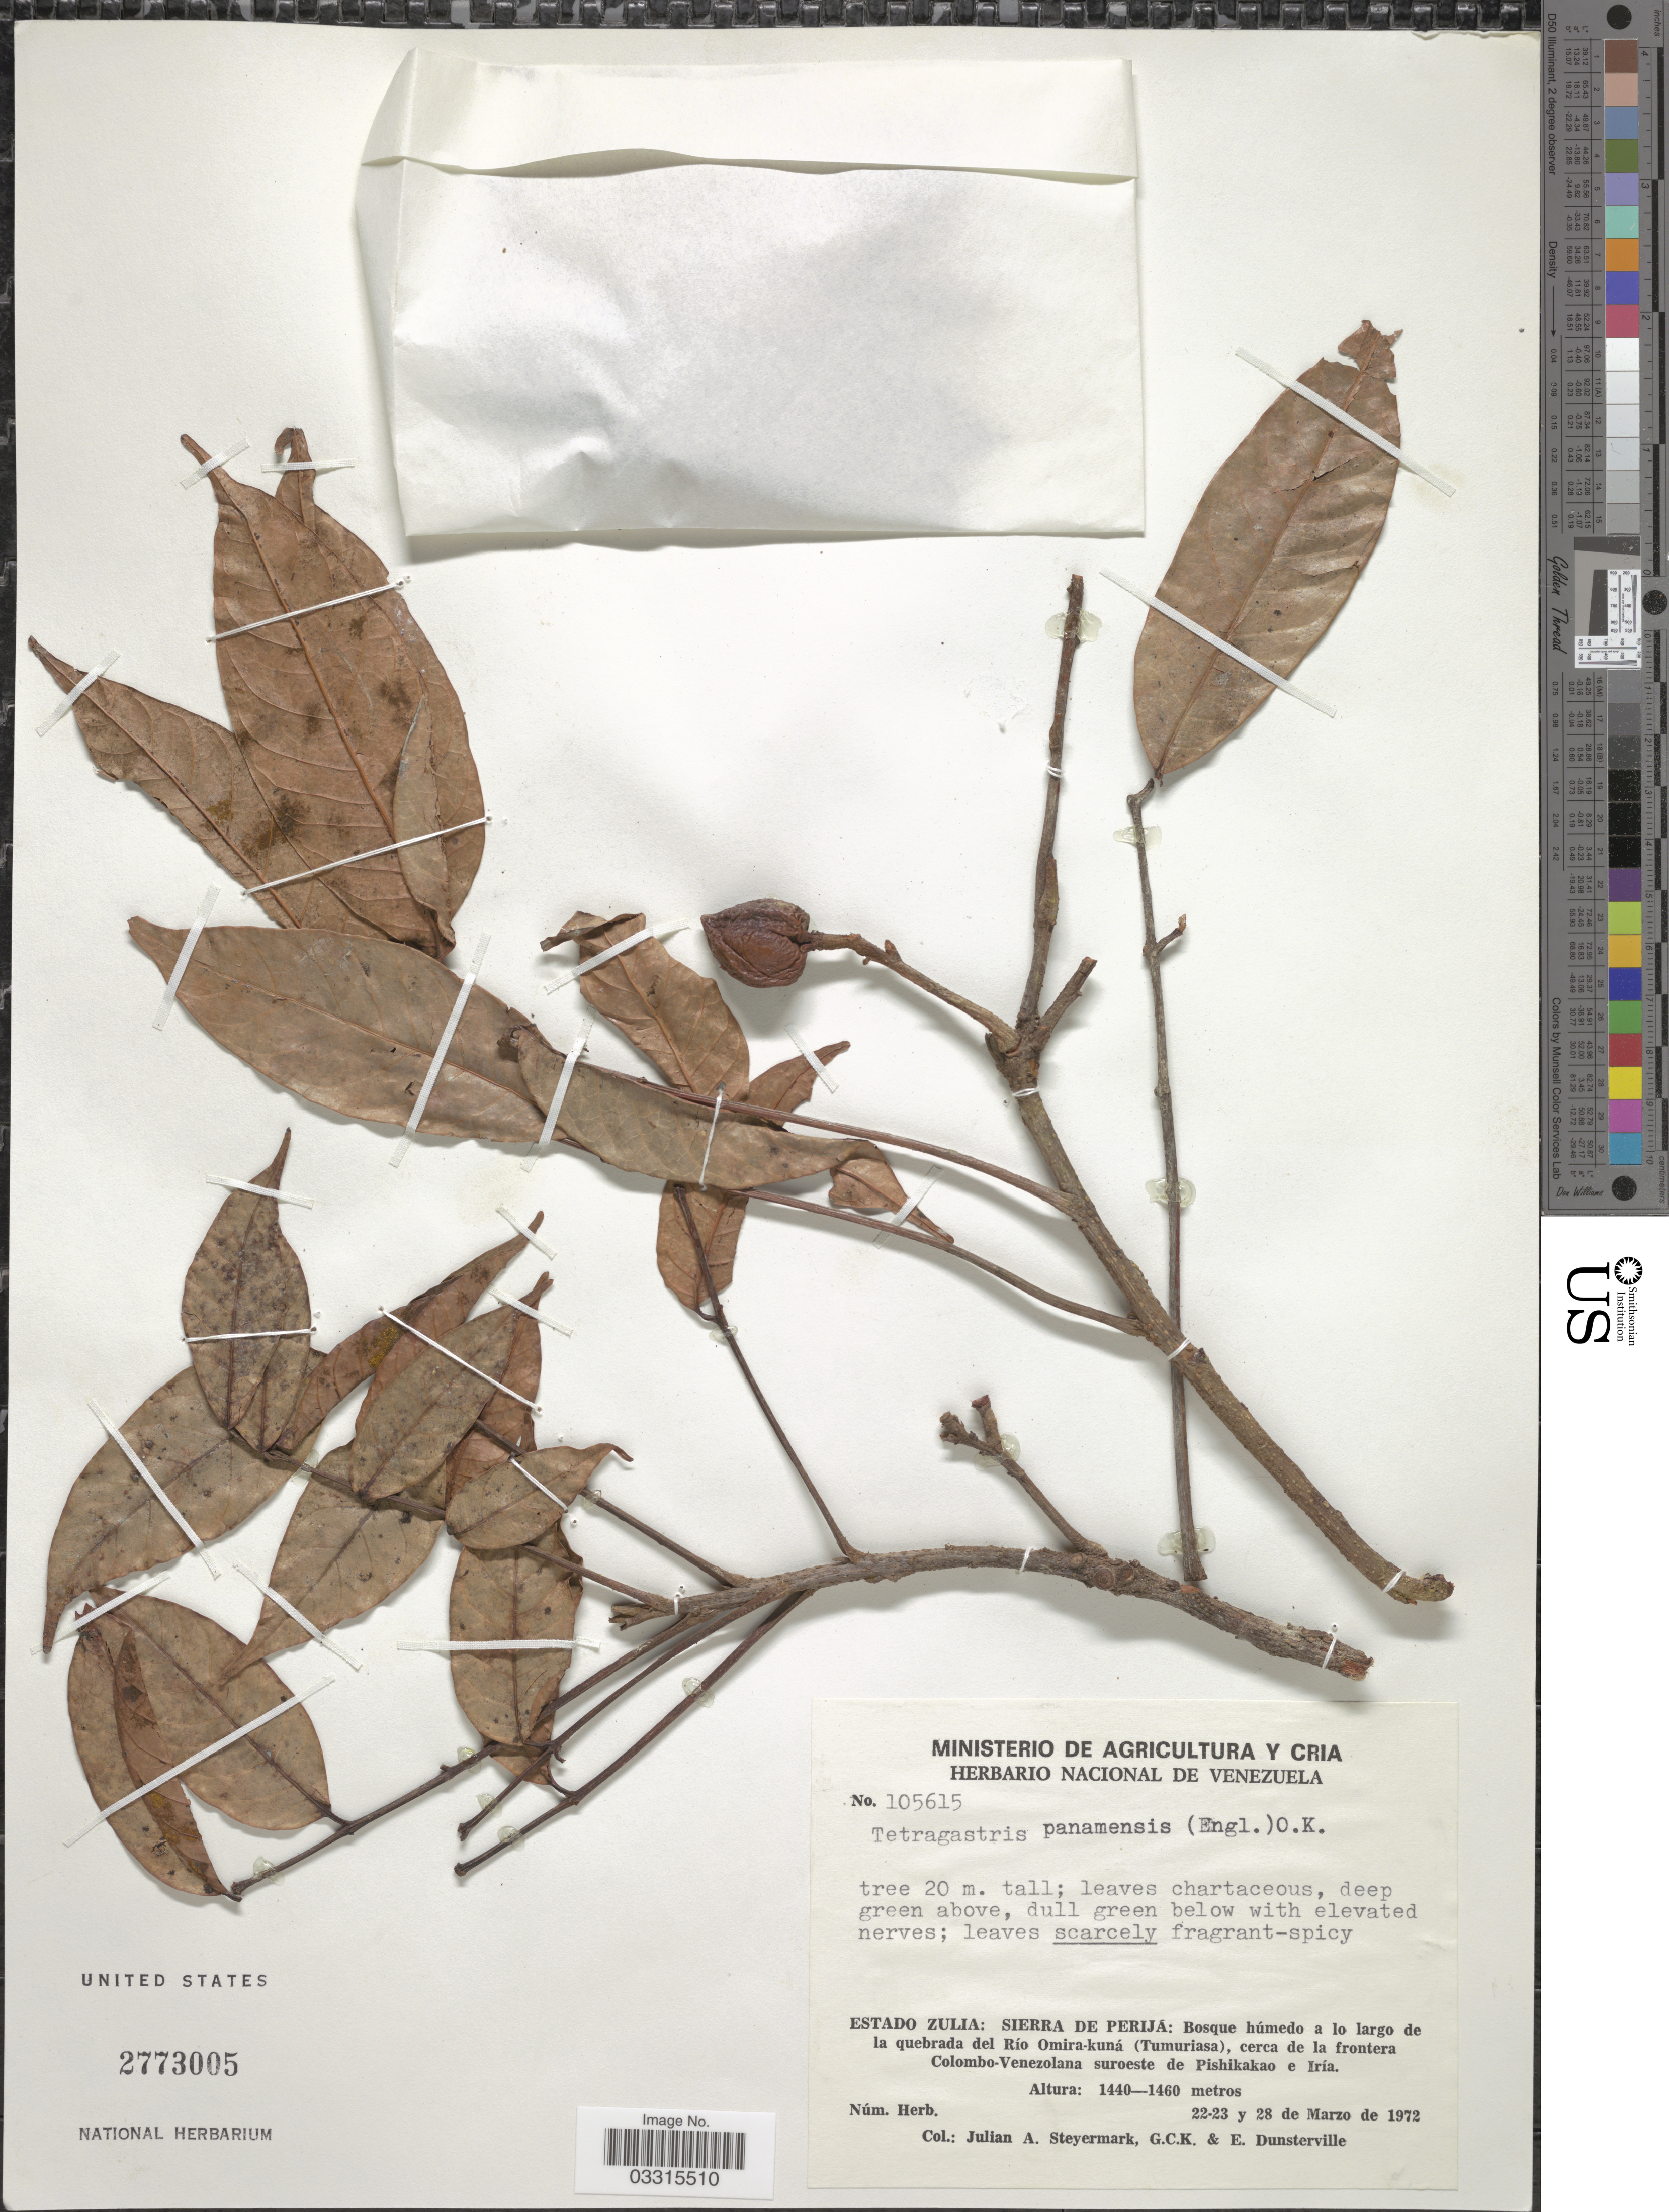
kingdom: Plantae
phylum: Tracheophyta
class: Magnoliopsida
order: Sapindales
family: Burseraceae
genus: Protium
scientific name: Protium stevensonii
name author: (Standl.) Daly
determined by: Daly, Douglas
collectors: J. Steyermark, G. C. K. Dunsterville & E. Dunsterville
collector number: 105615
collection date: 1972-03-22/1972-03-28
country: Venezuela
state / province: Zulia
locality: Sierra de Perijá: Bosque húmedo a lo largo de la quebrada del Río Omira-kuná (Tumuriasa), cerca de la frontera Colombo-Venezolana suroeste de Pishikakao e Iría.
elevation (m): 1440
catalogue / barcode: US 2773005